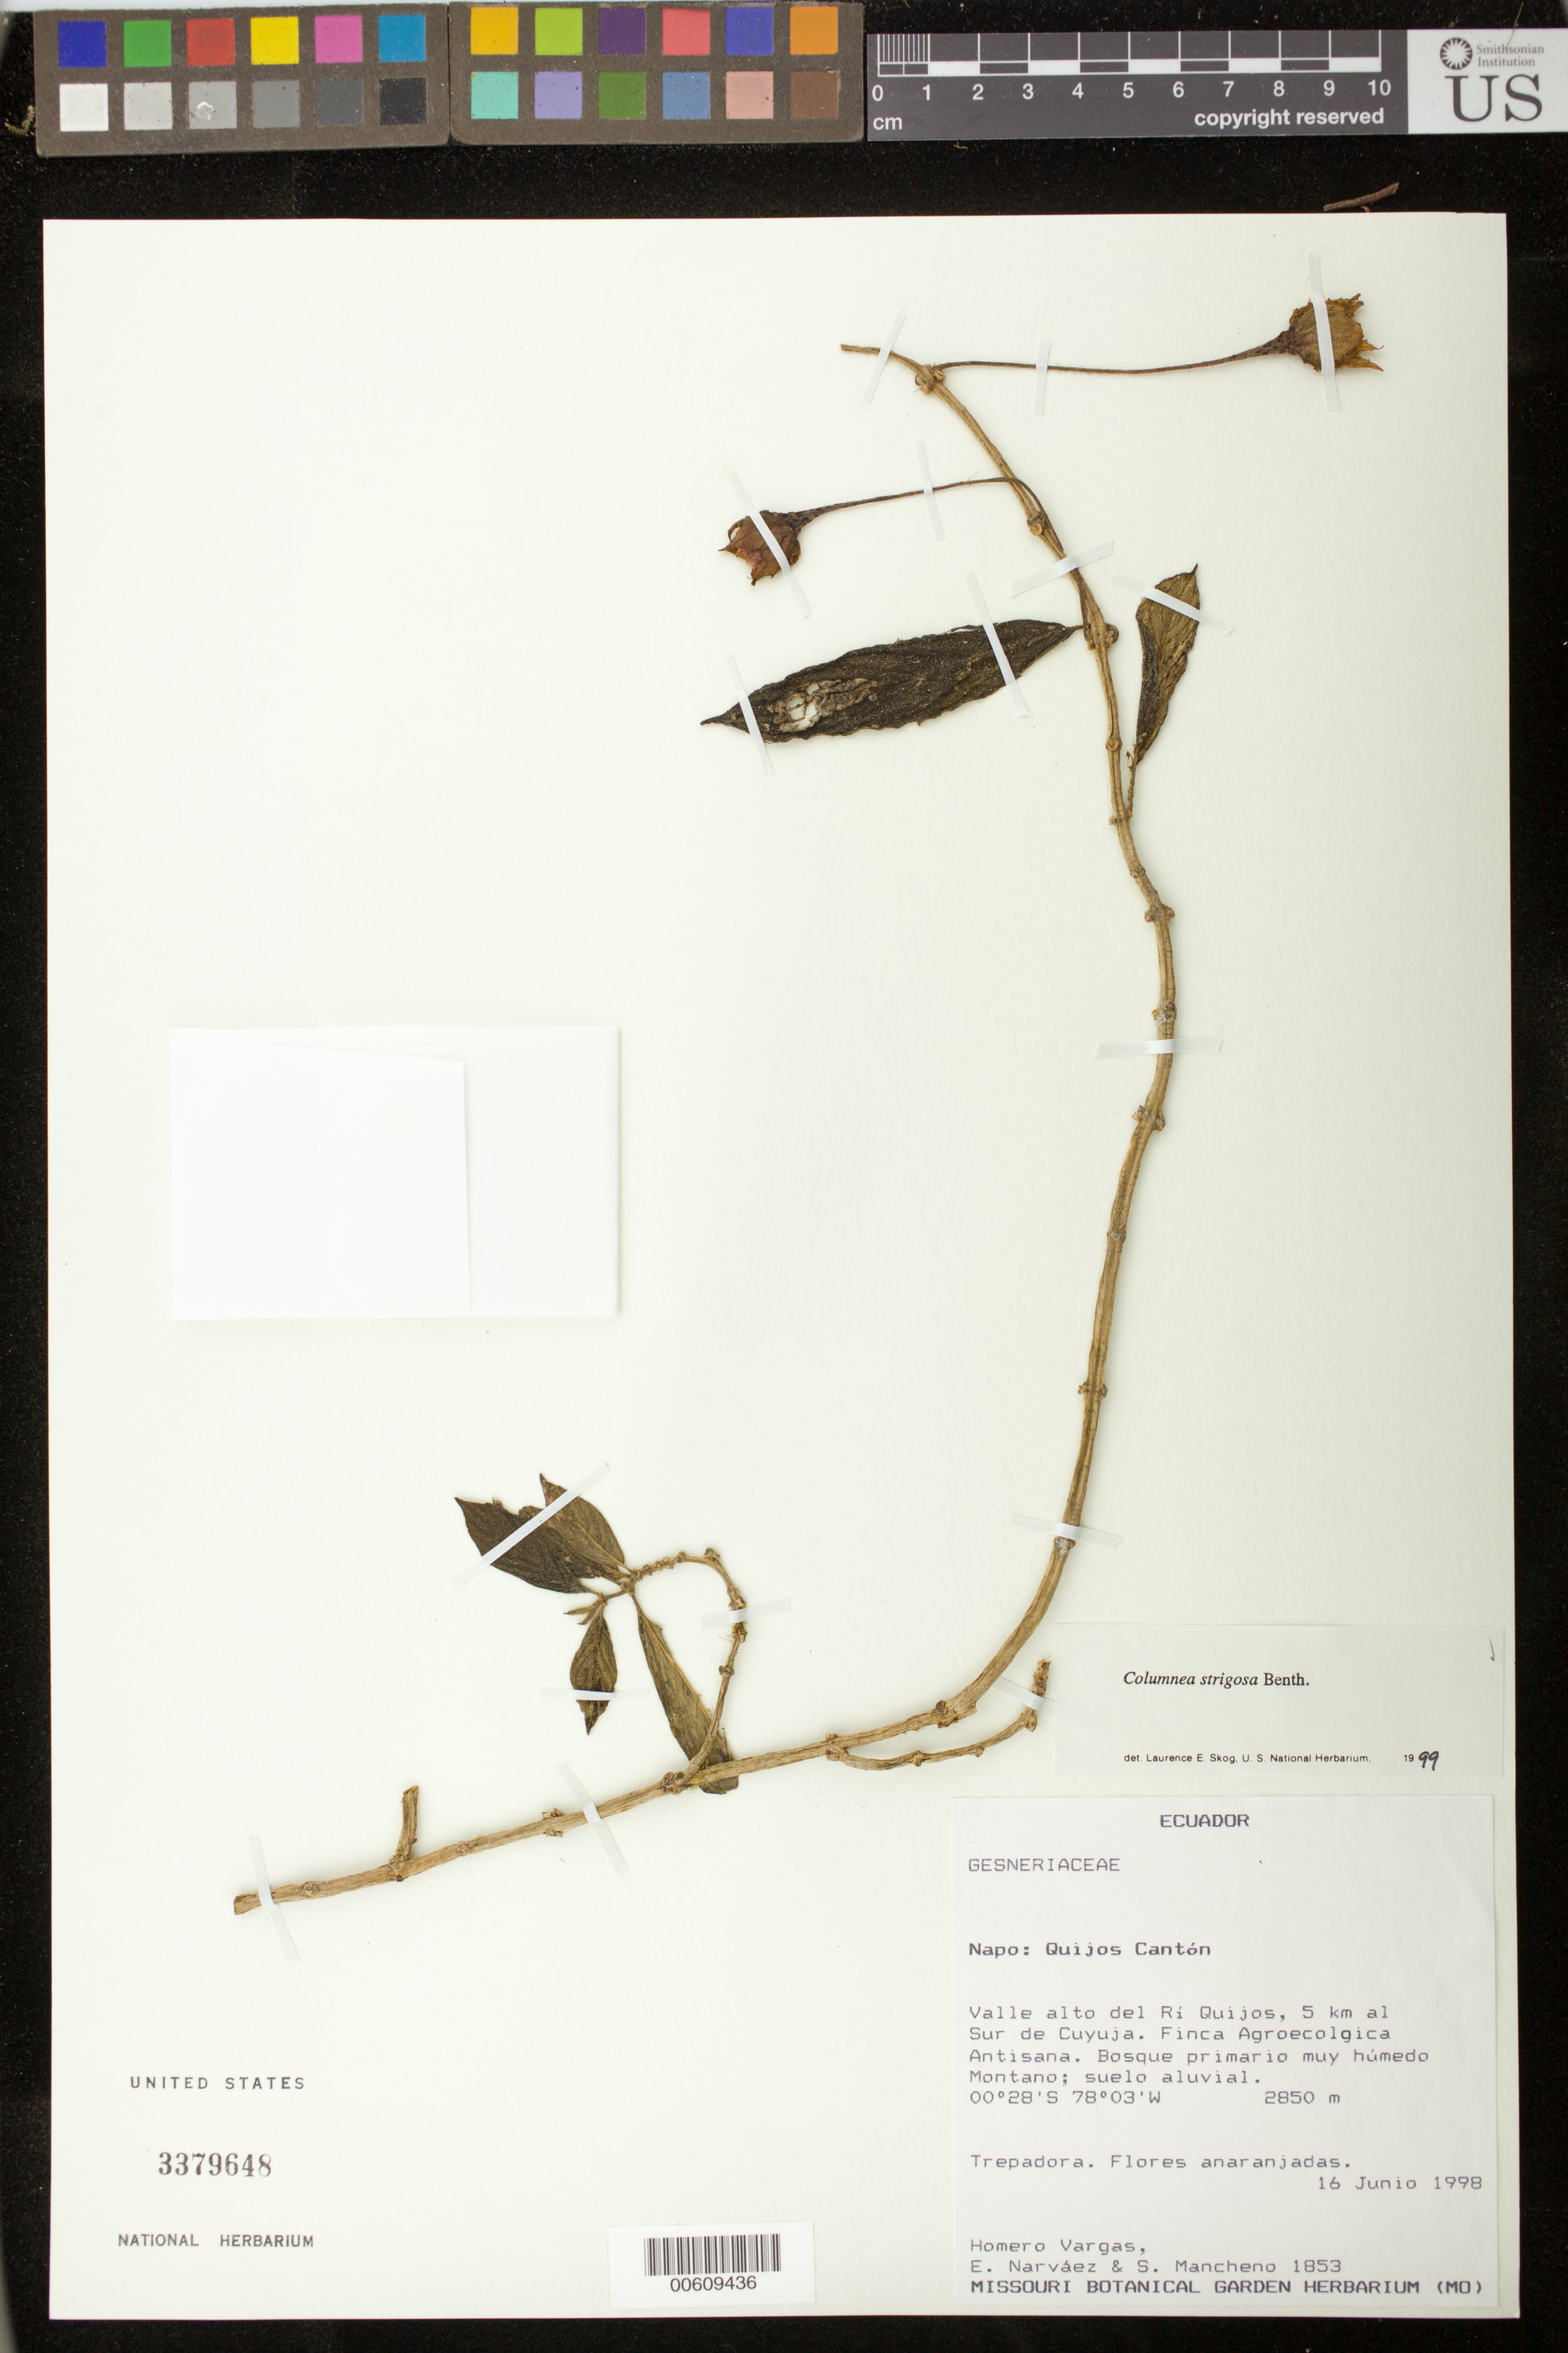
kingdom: Plantae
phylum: Tracheophyta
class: Magnoliopsida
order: Lamiales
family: Gesneriaceae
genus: Columnea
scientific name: Columnea strigosa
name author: Benth.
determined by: Skog, Laurence E.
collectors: H. Vargas, E. Narváez & S. Mancheno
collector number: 1853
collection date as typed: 16 Jun 1998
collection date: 1998-06-16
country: Ecuador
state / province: Napo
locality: Quijos Cantón; Valle alto del Río Quijos, 5 km al S de Cuyuja; Finca Agroecologica Antisana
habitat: Bosque primario húmedo montano; suelo aluvial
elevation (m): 2850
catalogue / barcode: US 3379648